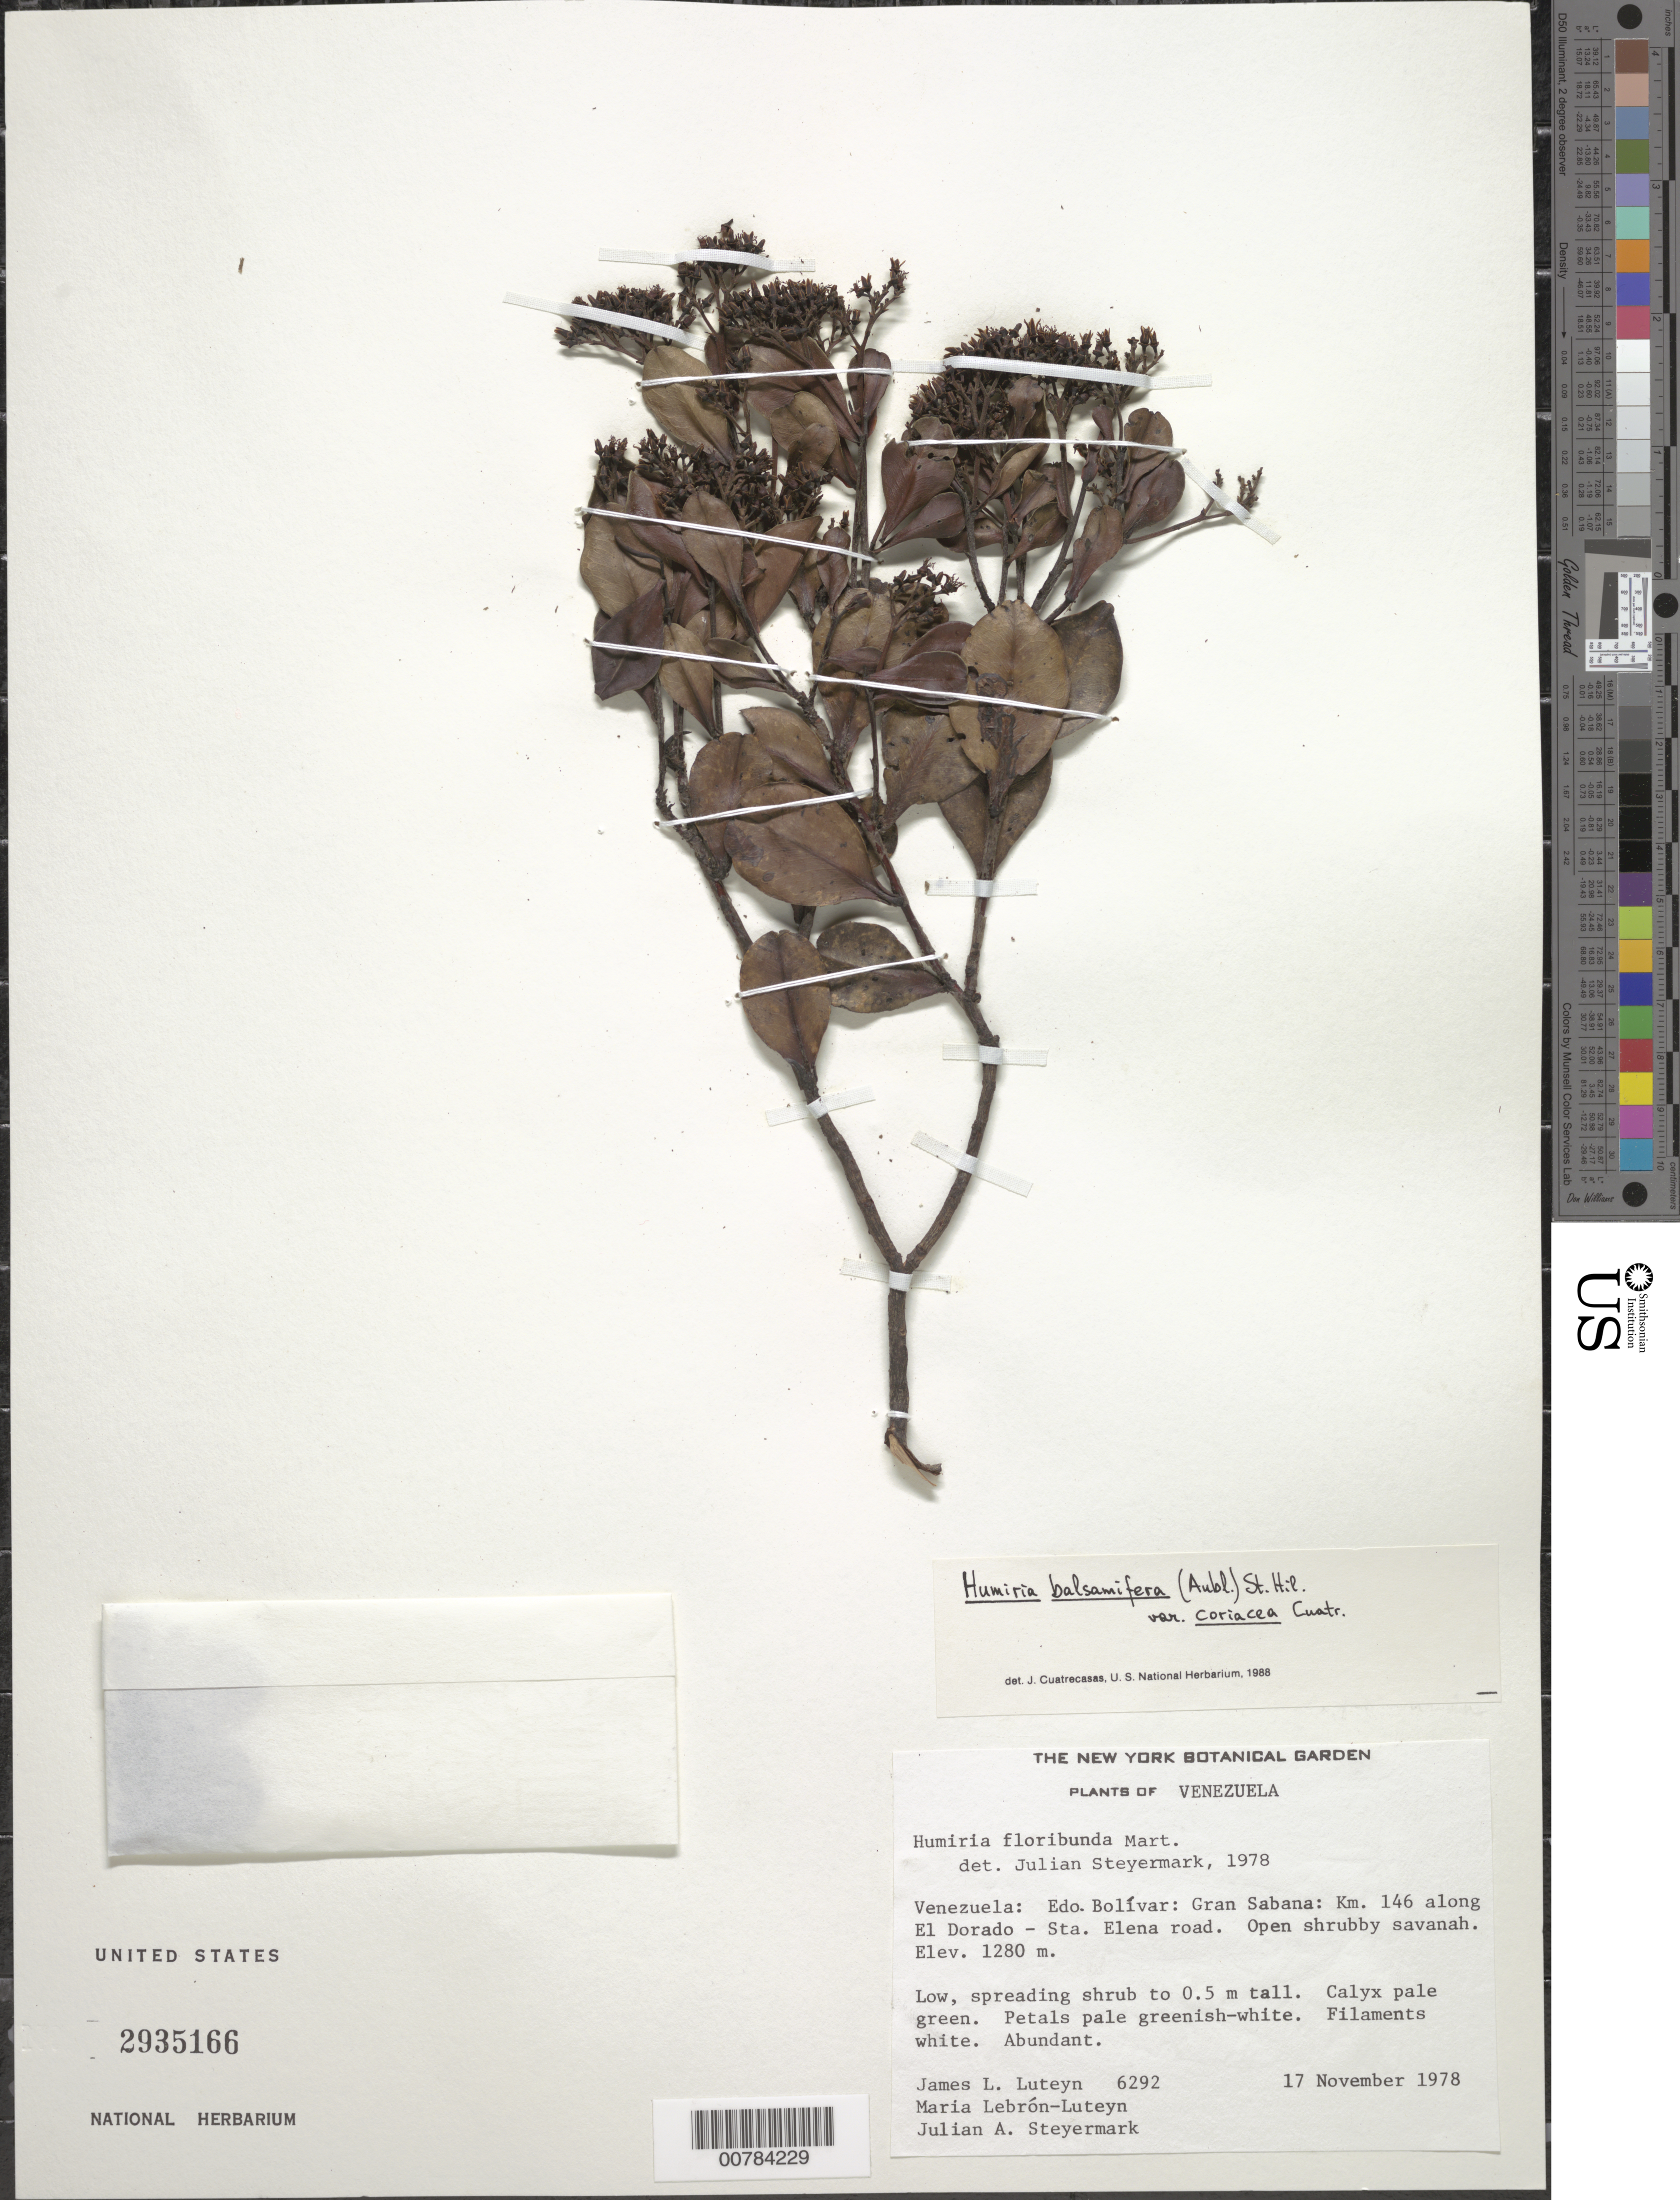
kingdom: Plantae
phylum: Tracheophyta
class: Magnoliopsida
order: Malpighiales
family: Humiriaceae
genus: Humiria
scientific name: Humiria balsamifera var. coriacea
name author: Cuatrec.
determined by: Cuatrecasas, J.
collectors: J. L. Luteyn, M. L. Lebrón-Luteyn & J. Steyermark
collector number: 6292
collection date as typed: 17-Nov-78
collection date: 1978-11-17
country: Venezuela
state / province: Bolívar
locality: Gran Sabana, km 146 along El Dorado-Sta. Elena road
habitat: Open shrubby savanna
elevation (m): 1280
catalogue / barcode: US 2935166